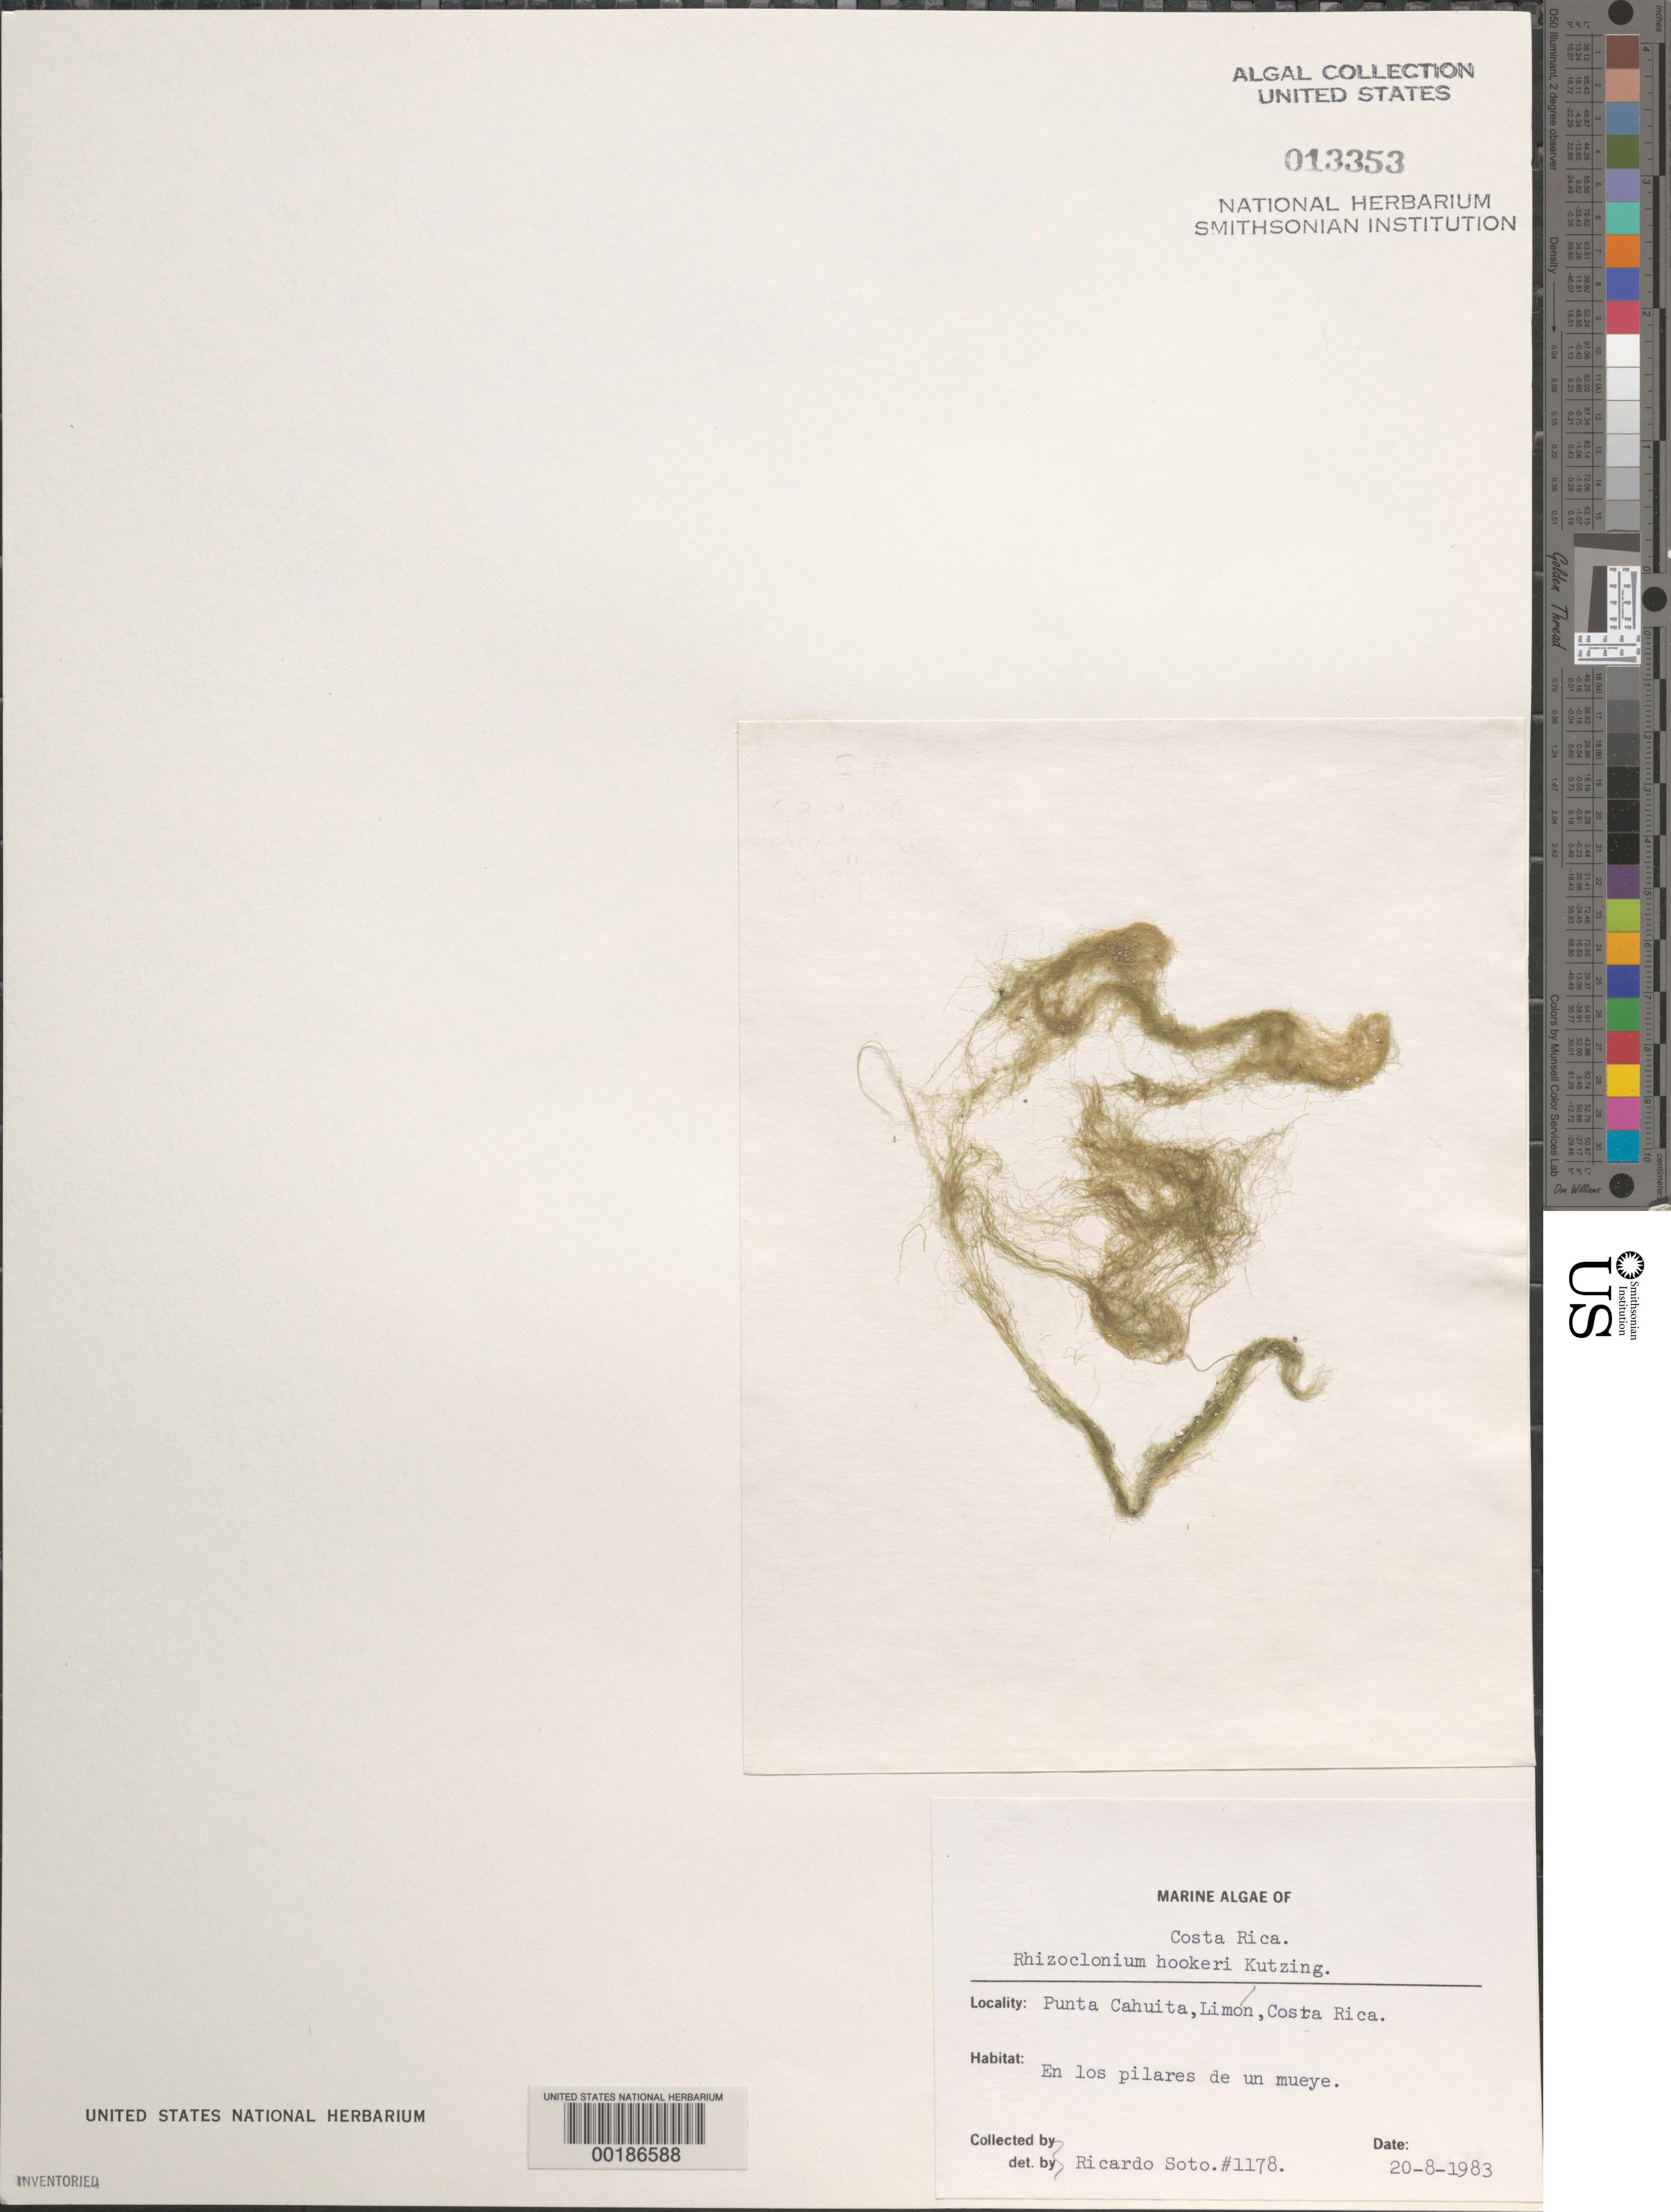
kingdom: Plantae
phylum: Chlorophyta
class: Ulvophyceae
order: Cladophorales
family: Cladophoraceae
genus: Pseudorhizoclonium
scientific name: Pseudorhizoclonium africanum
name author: (Kütz.) C. Boedeker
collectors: R. Soto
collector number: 1178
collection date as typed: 20 Aug 1983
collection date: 1983-08-20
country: Costa Rica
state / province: Limón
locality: Punta Cahuita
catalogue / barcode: US 13353